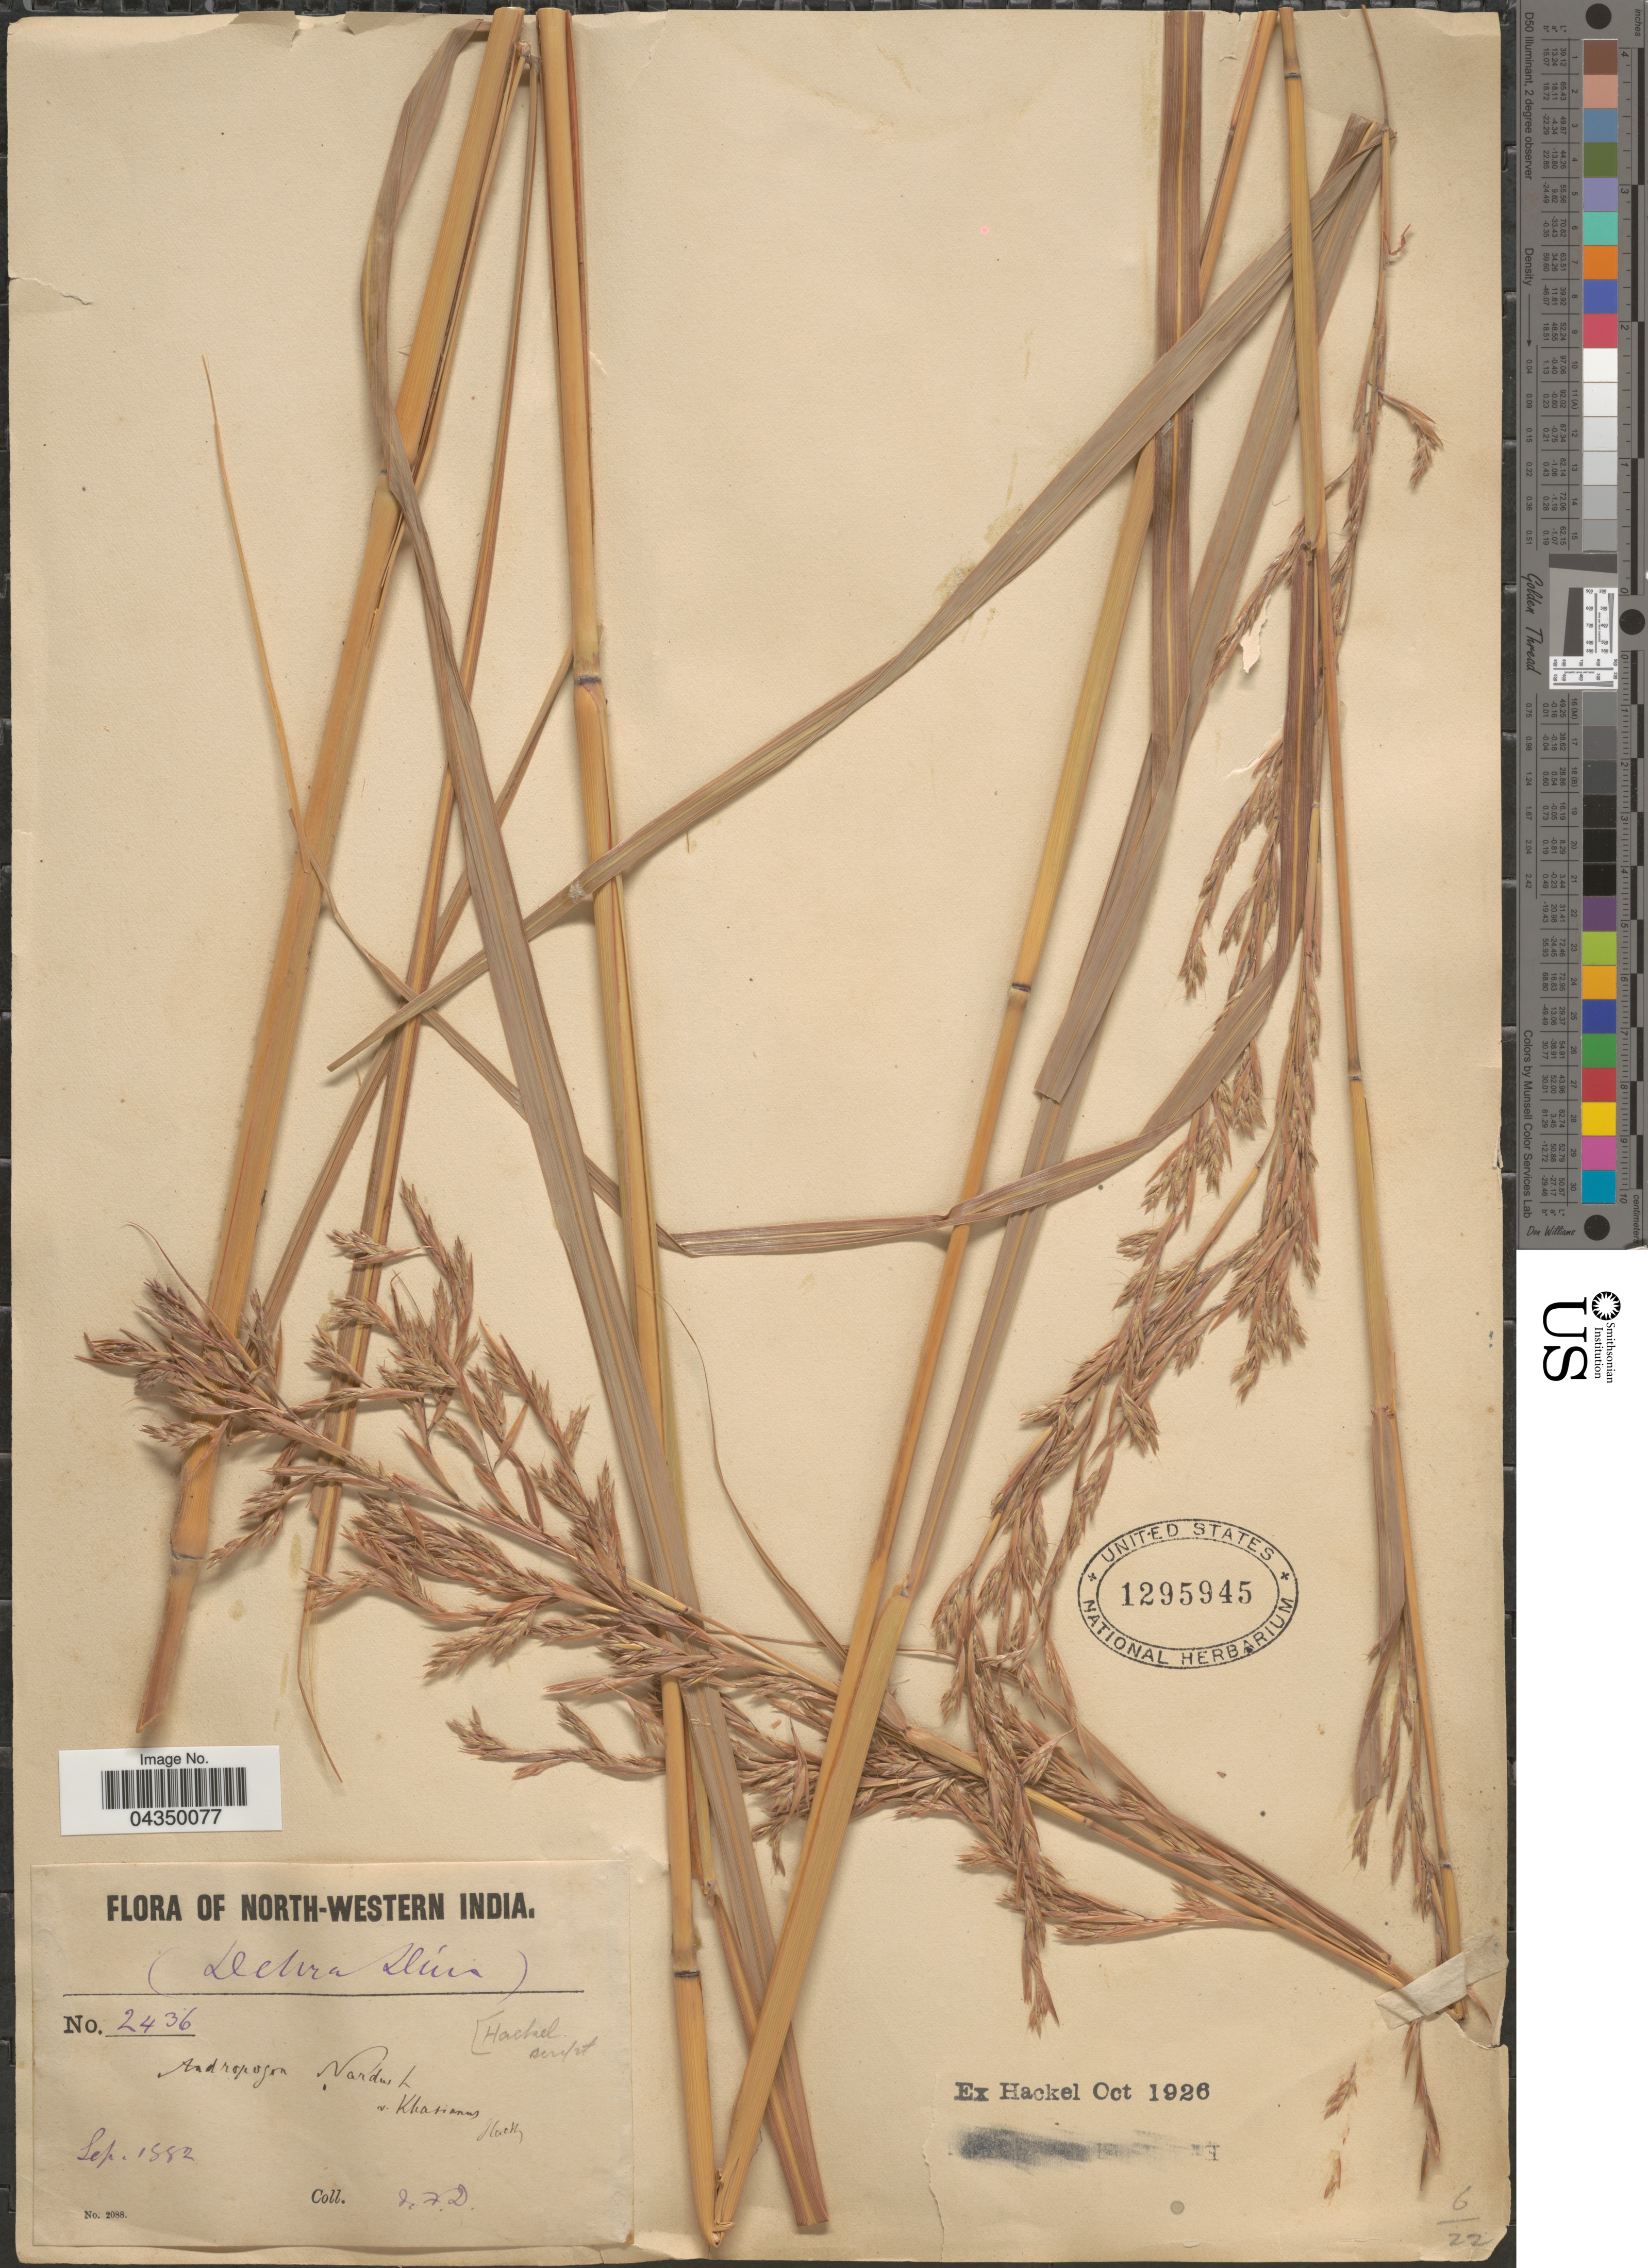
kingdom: Plantae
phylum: Tracheophyta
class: Liliopsida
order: Poales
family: Poaceae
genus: Cymbopogon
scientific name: Cymbopogon nardus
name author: (L.) Rendle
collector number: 2436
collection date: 1882-09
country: India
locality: North-Western India. (Dehra Dun).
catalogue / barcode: US 1295945